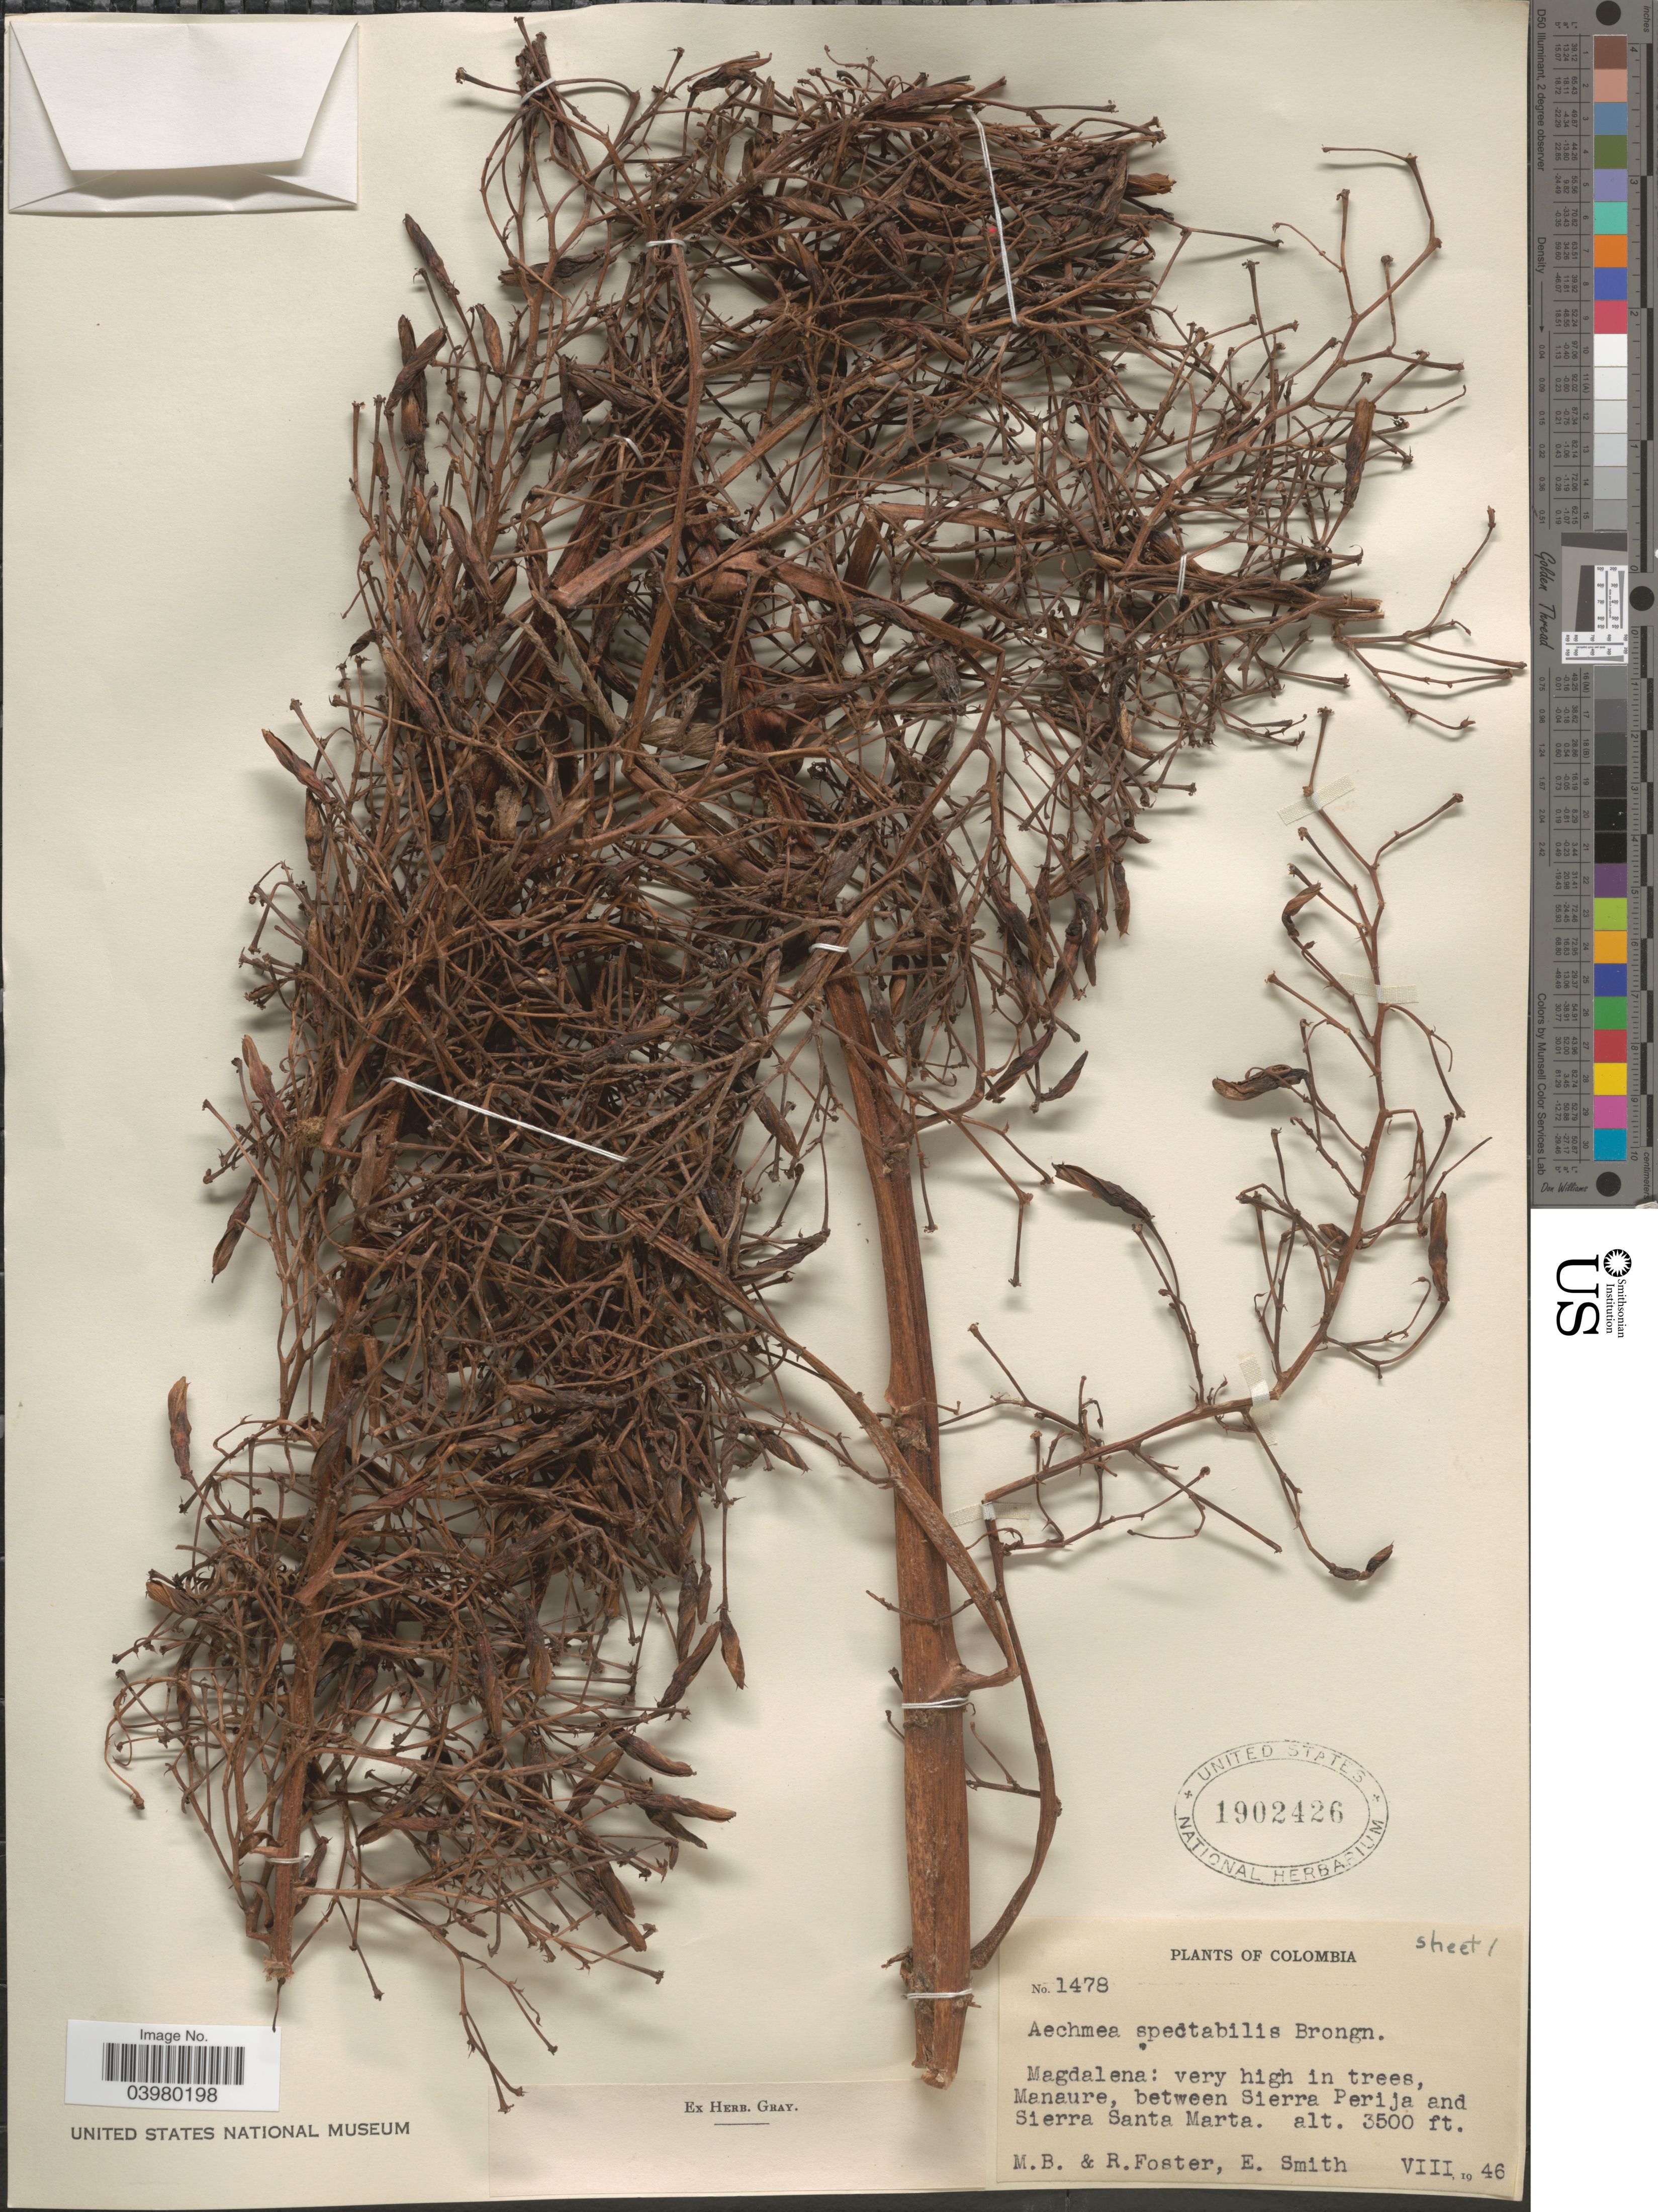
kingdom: Plantae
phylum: Tracheophyta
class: Liliopsida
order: Poales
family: Bromeliaceae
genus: Aechmea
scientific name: Aechmea spectabilis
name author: Brongn. ex Houllet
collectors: M. B. Foster, R. Foster & E. Smith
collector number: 1478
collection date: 1946-08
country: Colombia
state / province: Magdalena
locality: Very high in trees, Manaure, between Sierra Perija and Sierra Santa Marta.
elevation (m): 1067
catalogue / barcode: US 1902426